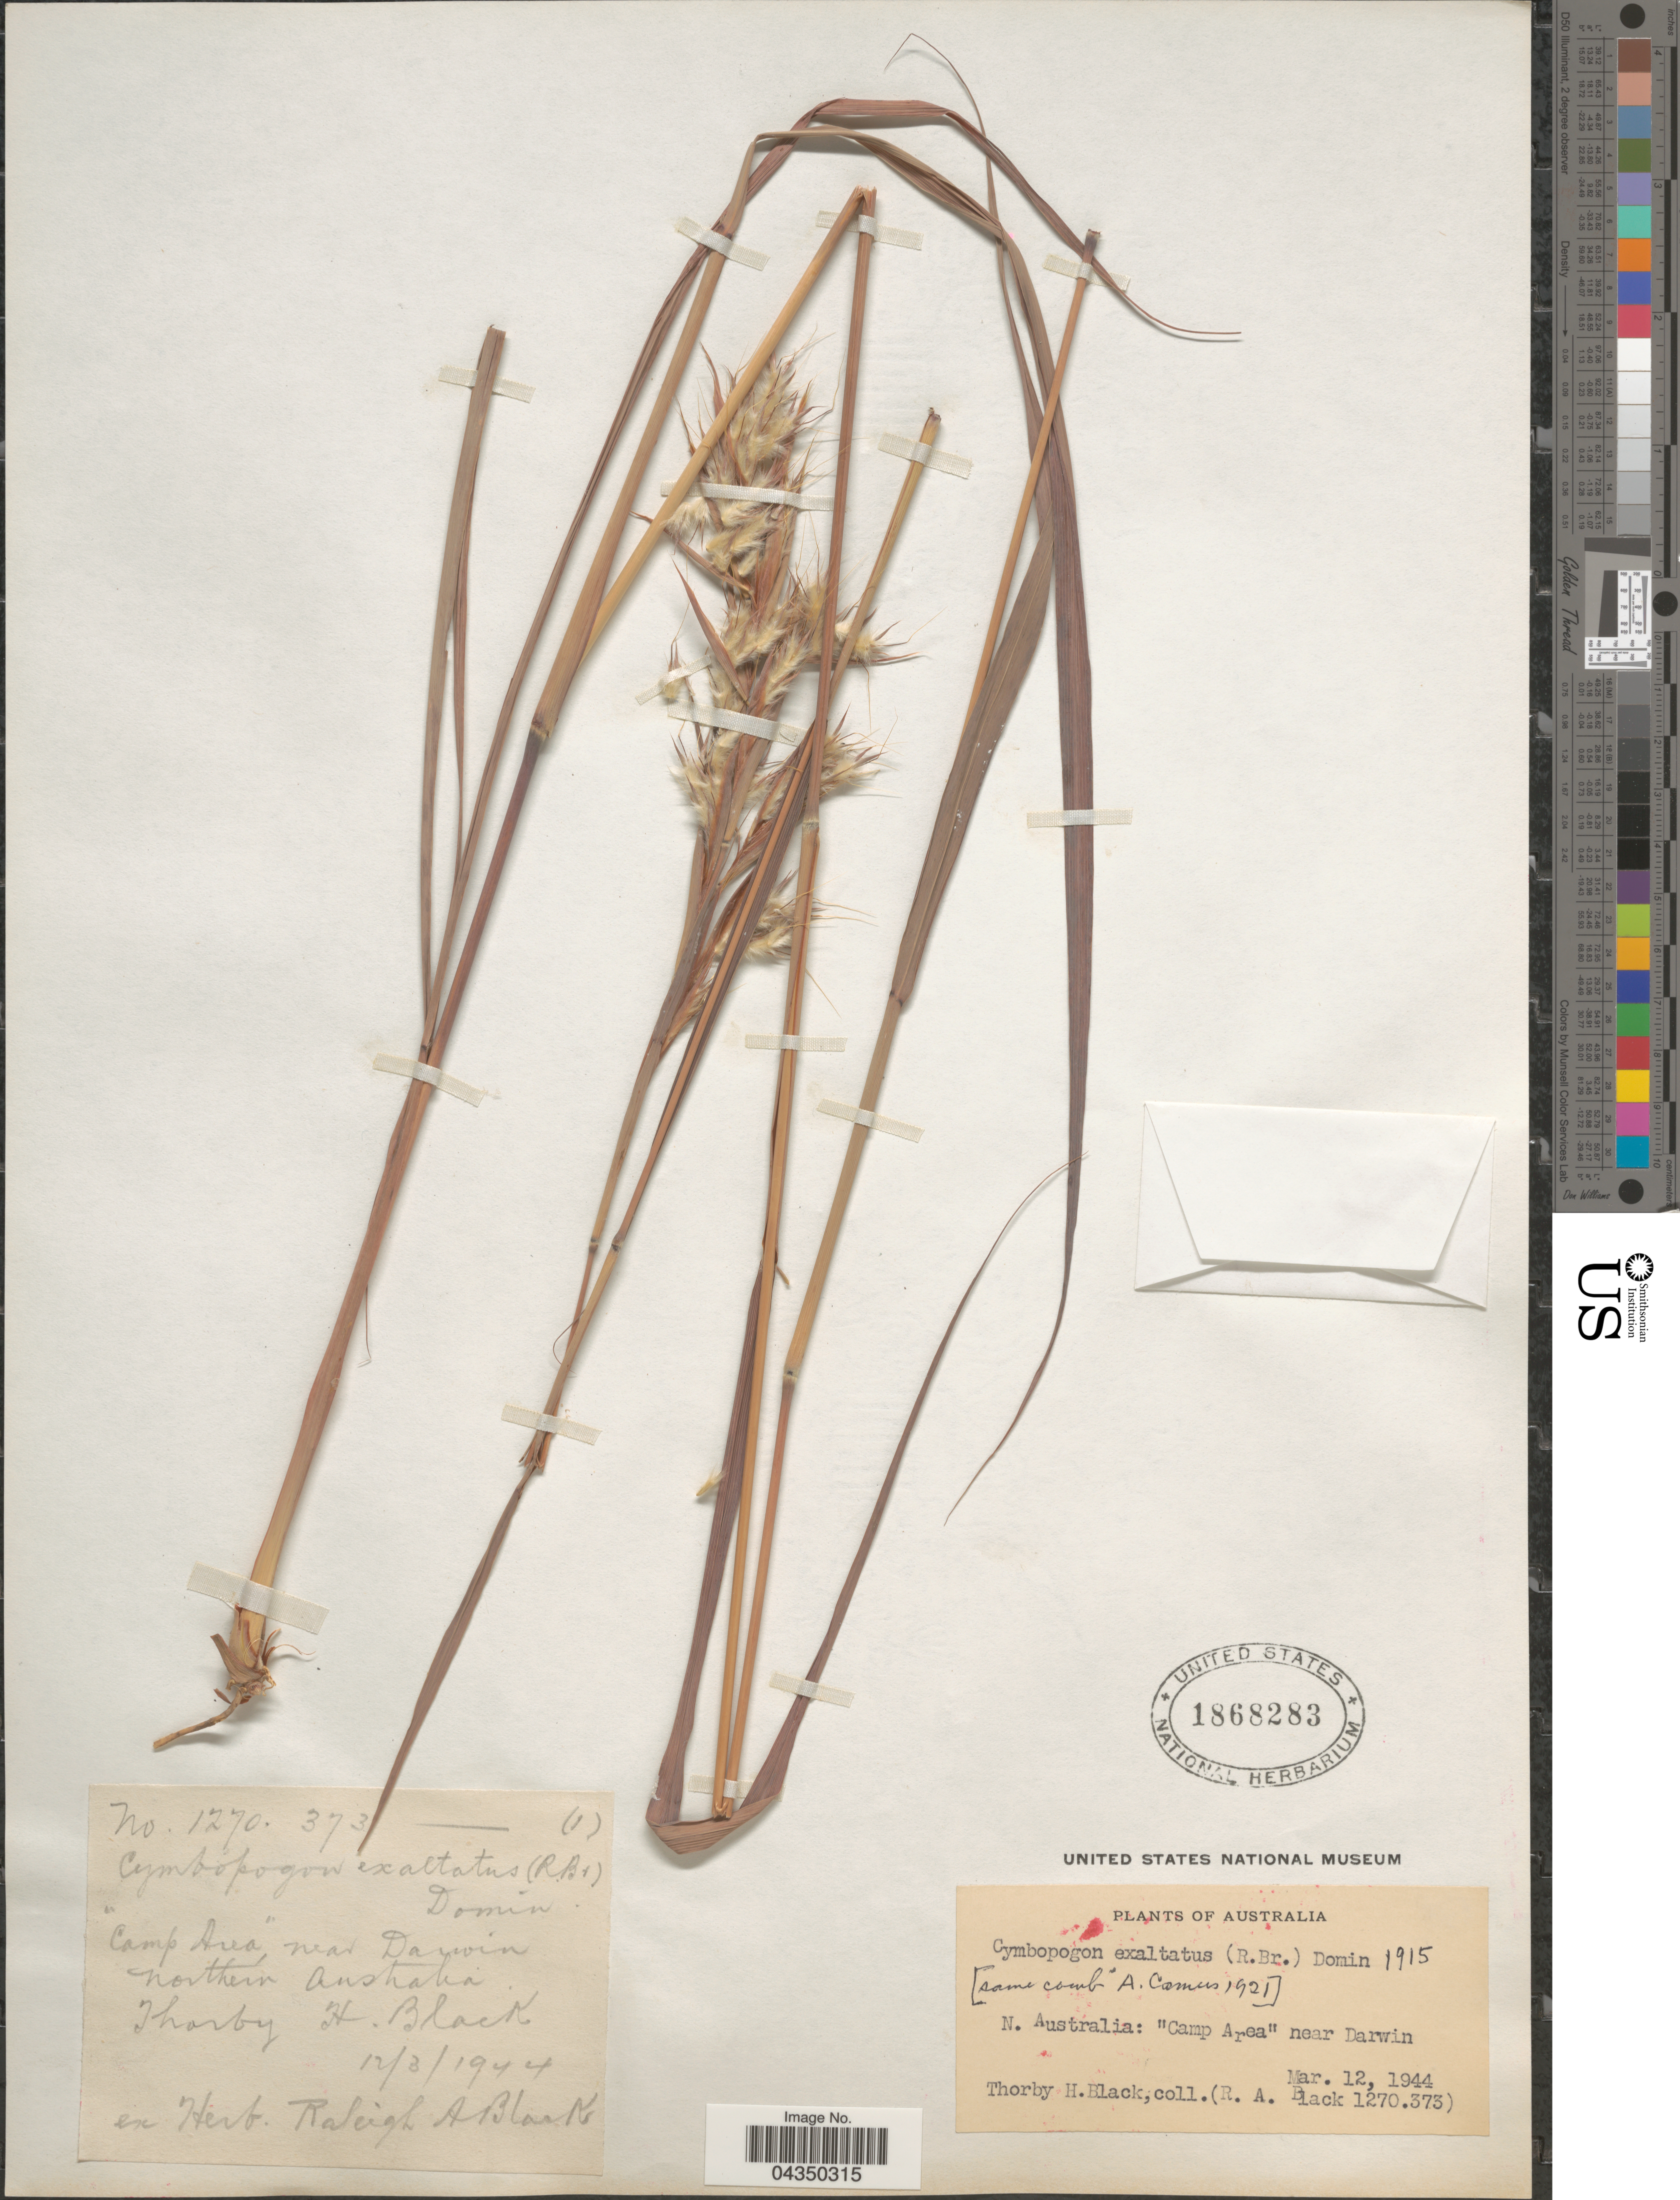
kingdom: Plantae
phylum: Tracheophyta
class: Liliopsida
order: Poales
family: Poaceae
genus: Cymbopogon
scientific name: Cymbopogon ambiguus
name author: A. Camus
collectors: T. Black & R. A. Black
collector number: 1270.373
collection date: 1944-03-12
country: Australia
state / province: Northern Territory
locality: N. Australia: "Camp Area" near Darwin.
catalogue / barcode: US 1868283